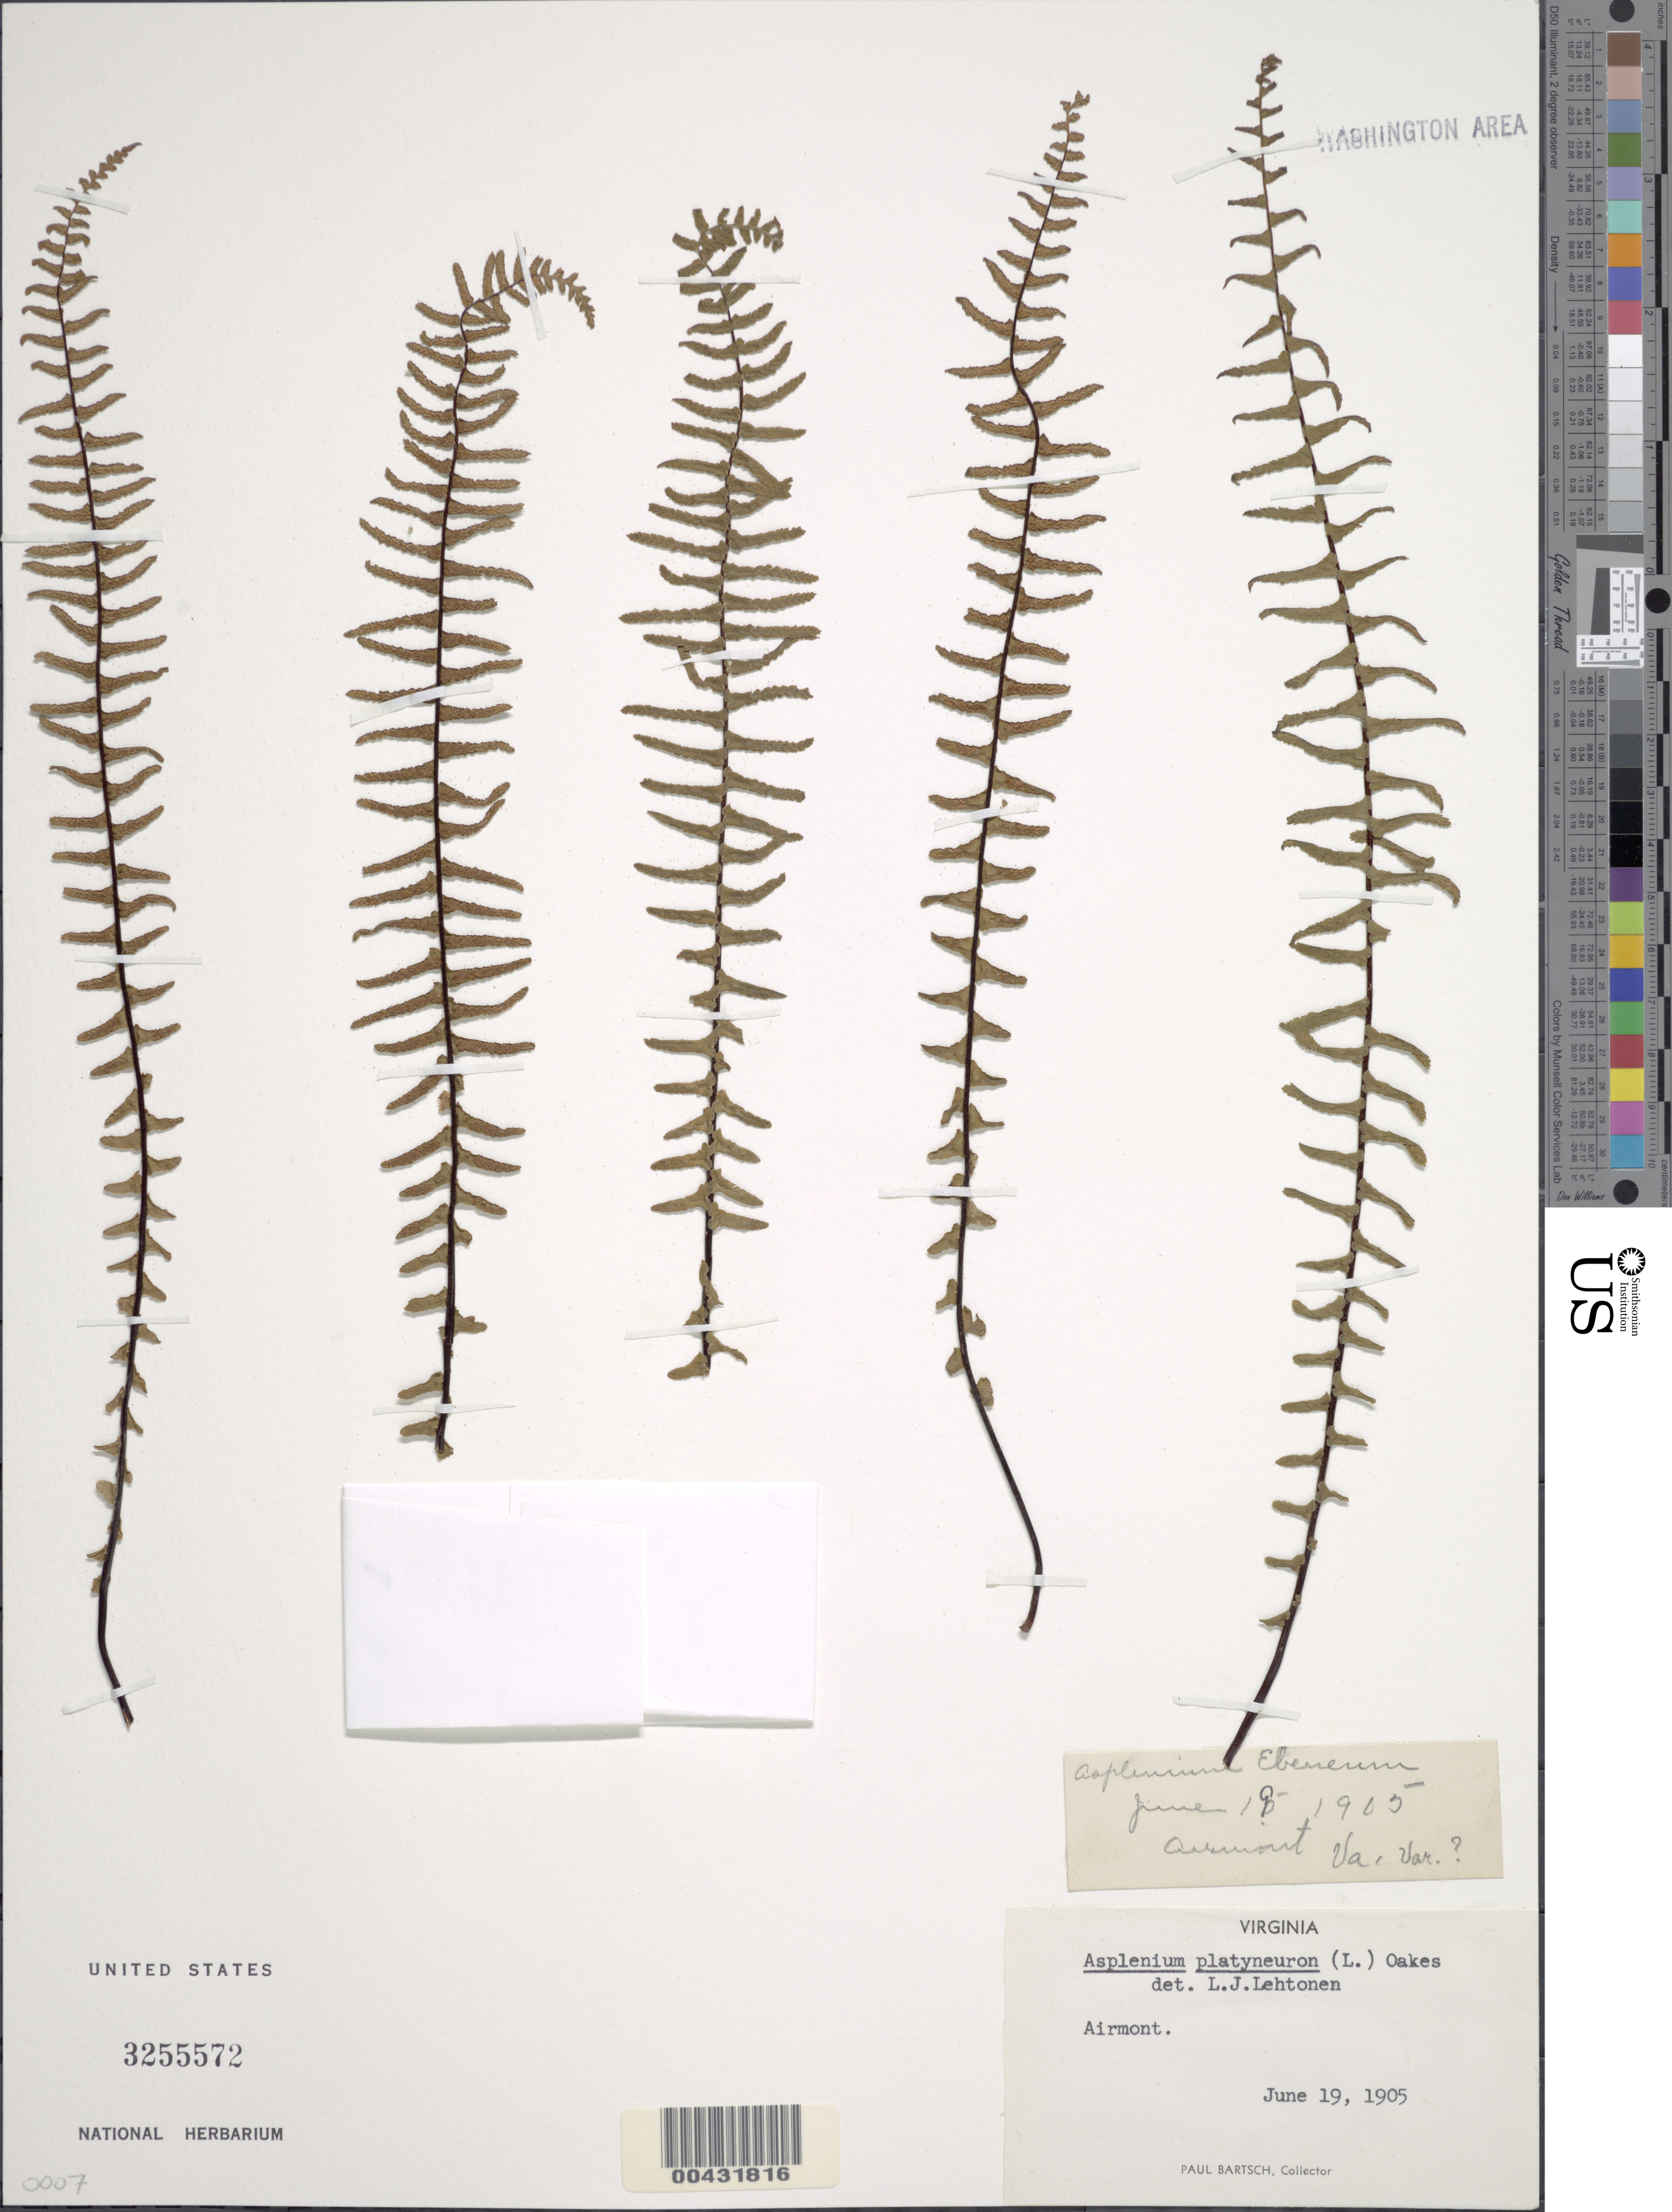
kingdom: Plantae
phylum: Tracheophyta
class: Polypodiopsida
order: Polypodiales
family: Aspleniaceae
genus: Asplenium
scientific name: Asplenium platyneuron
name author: (L.) Britton, Stearns & Poggenb.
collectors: P. Bartsch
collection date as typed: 19 Jun 1905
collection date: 1905-06-19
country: United States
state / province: Virginia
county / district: Loudoun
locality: Airmont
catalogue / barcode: US 3255572